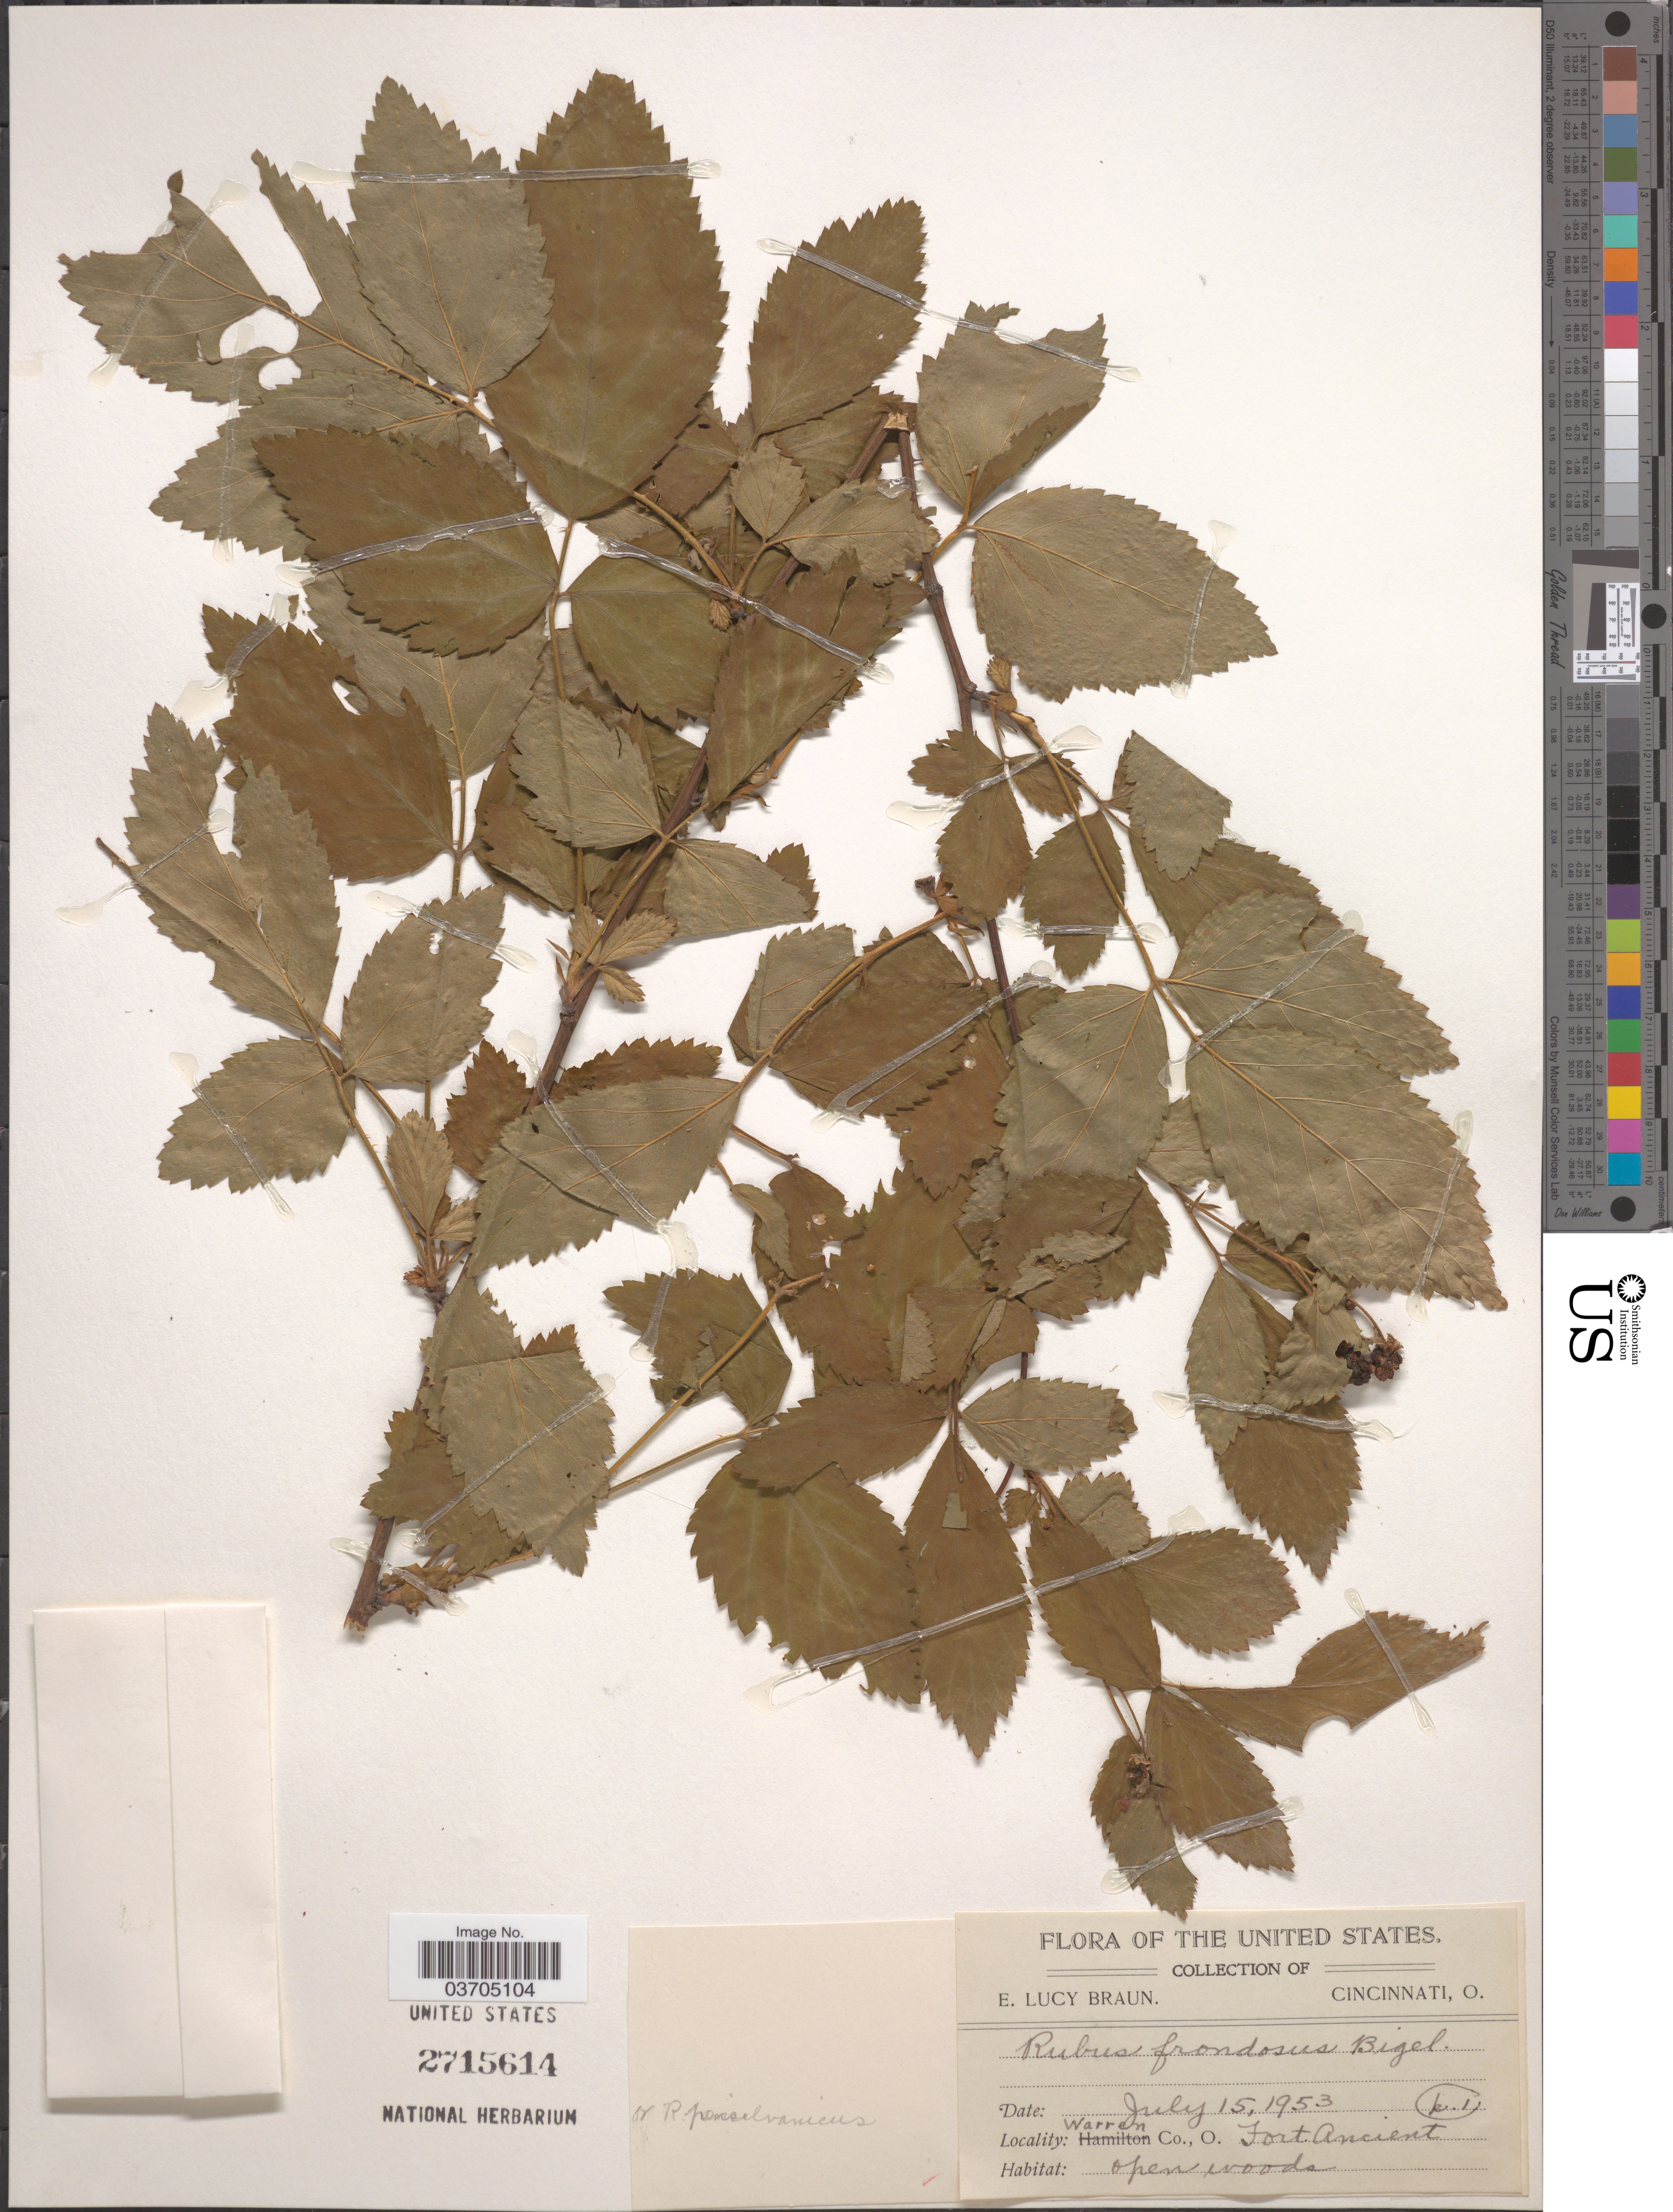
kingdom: Plantae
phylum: Tracheophyta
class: Magnoliopsida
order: Rosales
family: Rosaceae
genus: Rubus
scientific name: Rubus frondosus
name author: Bigelow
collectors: E. L. Braun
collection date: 1953-07-15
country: United States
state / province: Ohio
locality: Warren Co. Fort Ancient.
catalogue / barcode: US 2715614